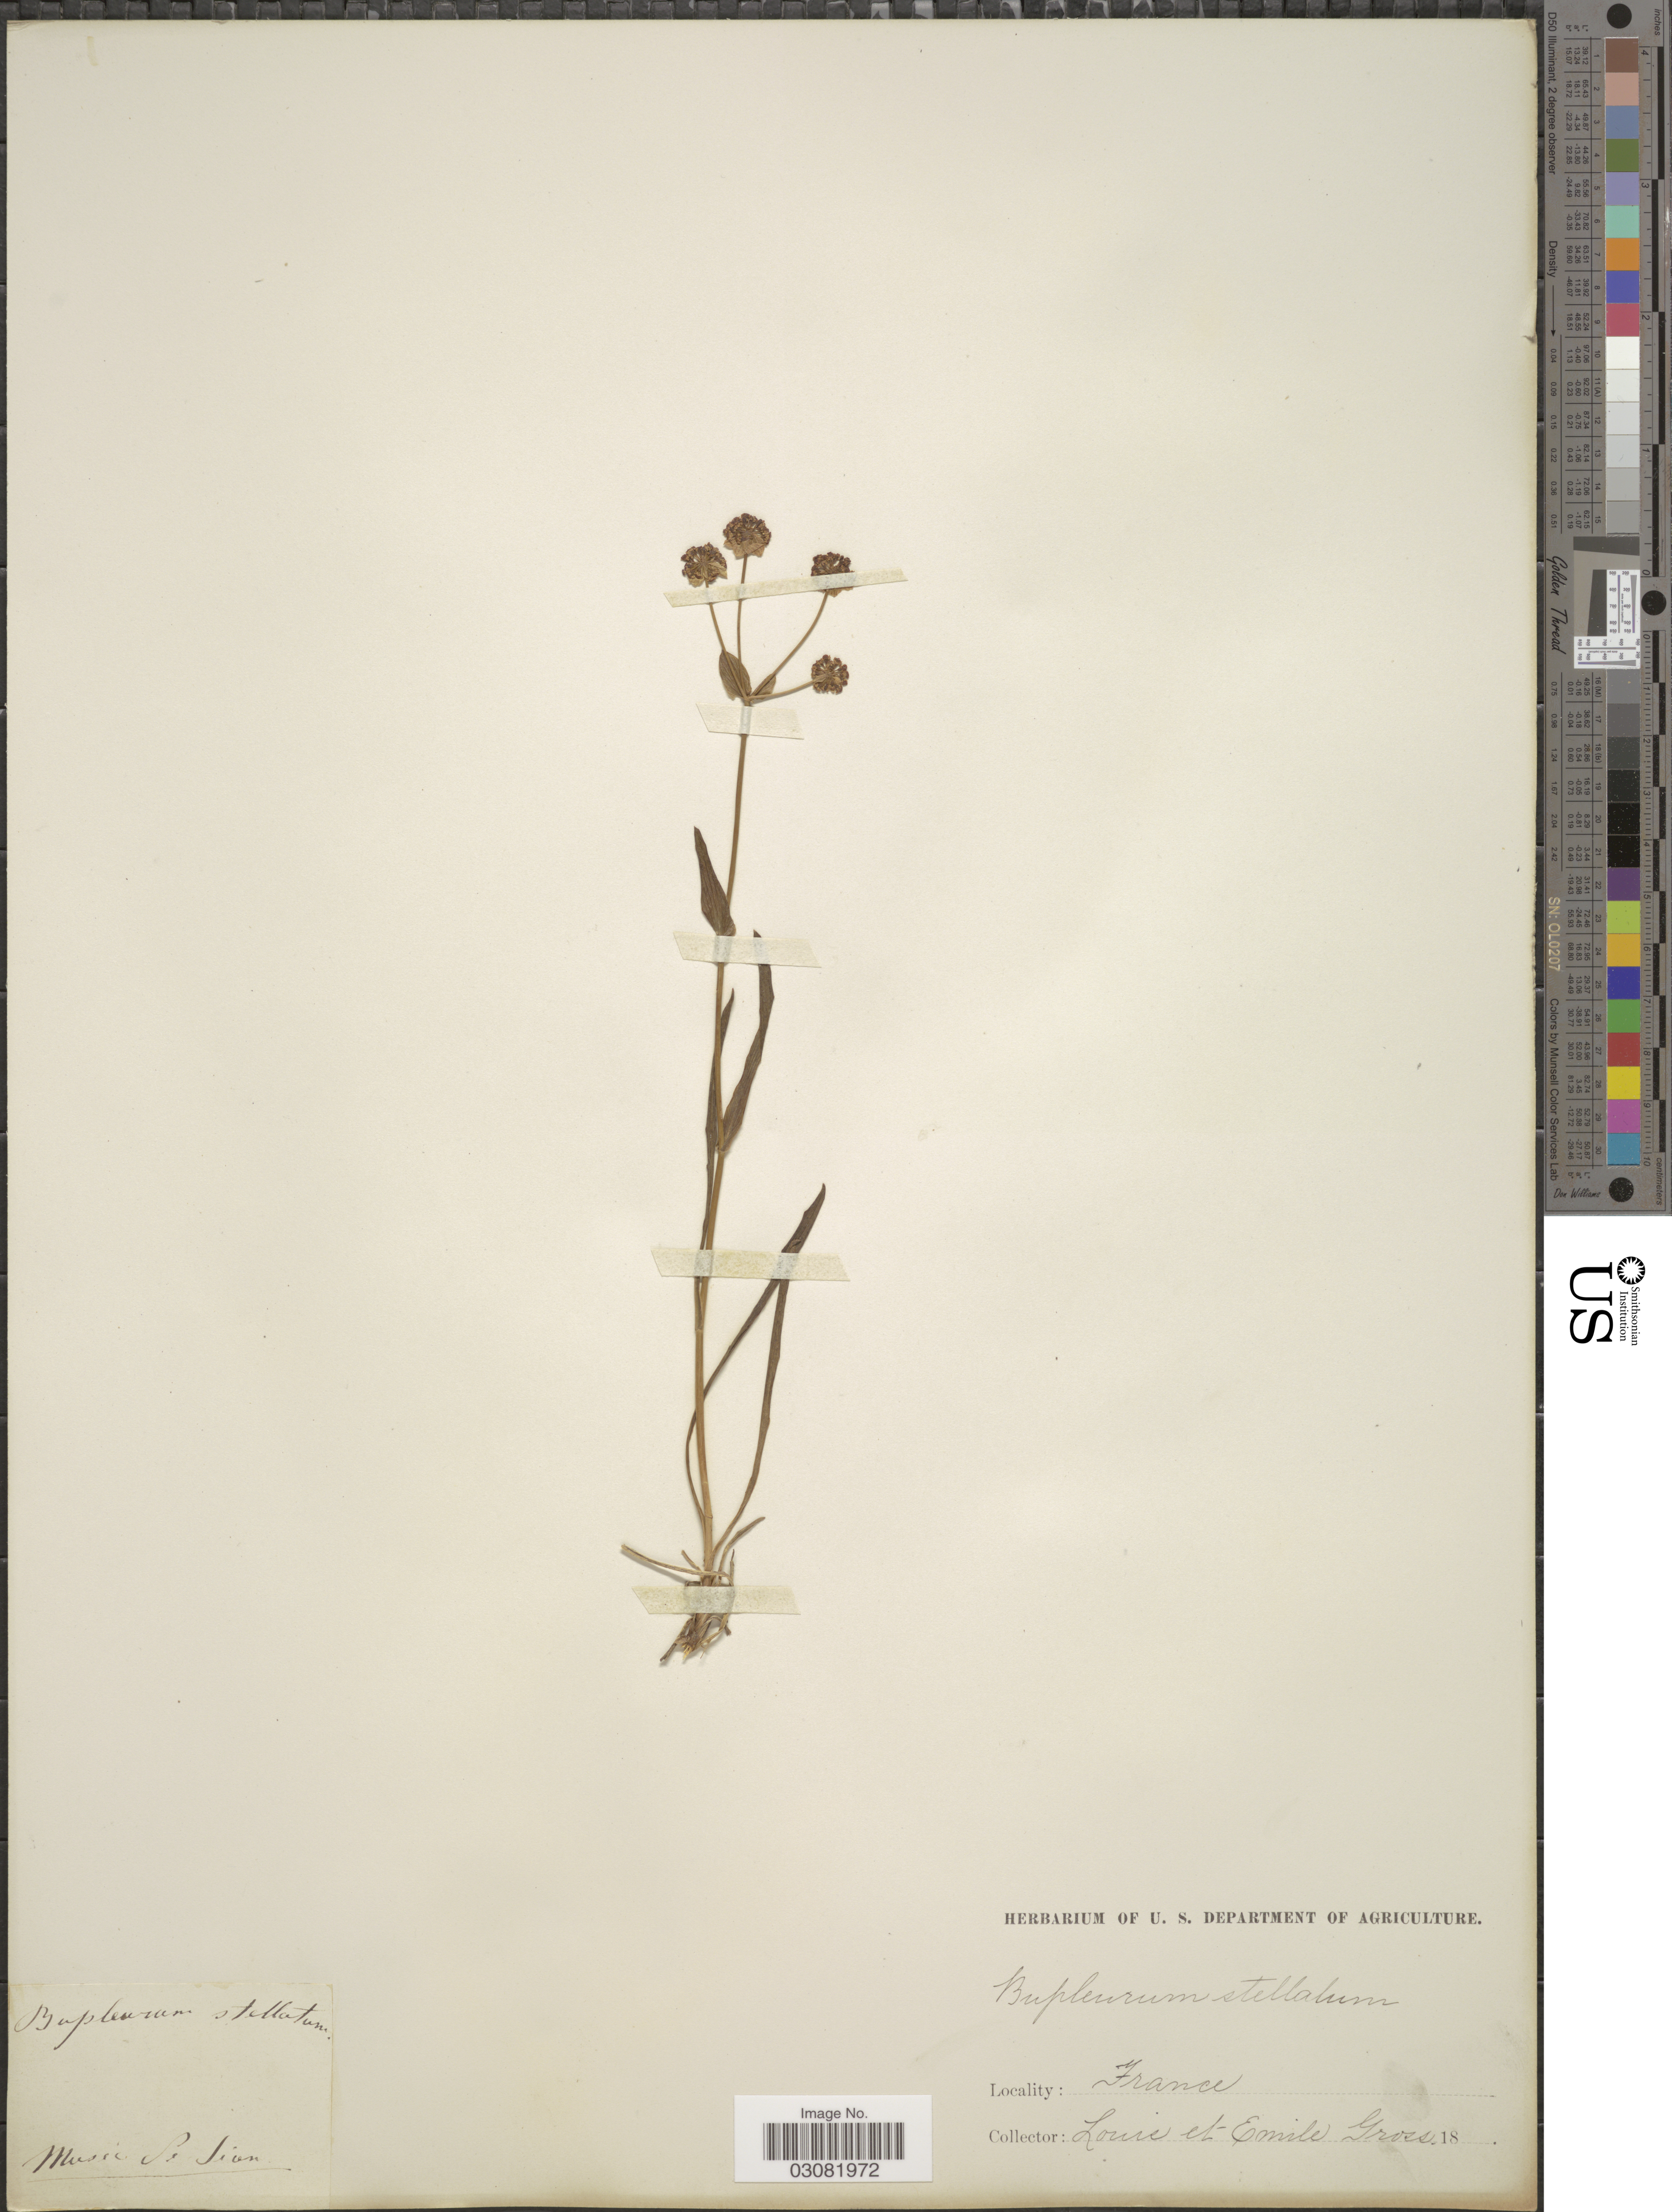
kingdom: Plantae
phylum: Tracheophyta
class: Magnoliopsida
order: Apiales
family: Apiaceae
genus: Bupleurum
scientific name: Bupleurum stellatum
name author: L.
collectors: L. Gross & E. A. Gross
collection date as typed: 18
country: France